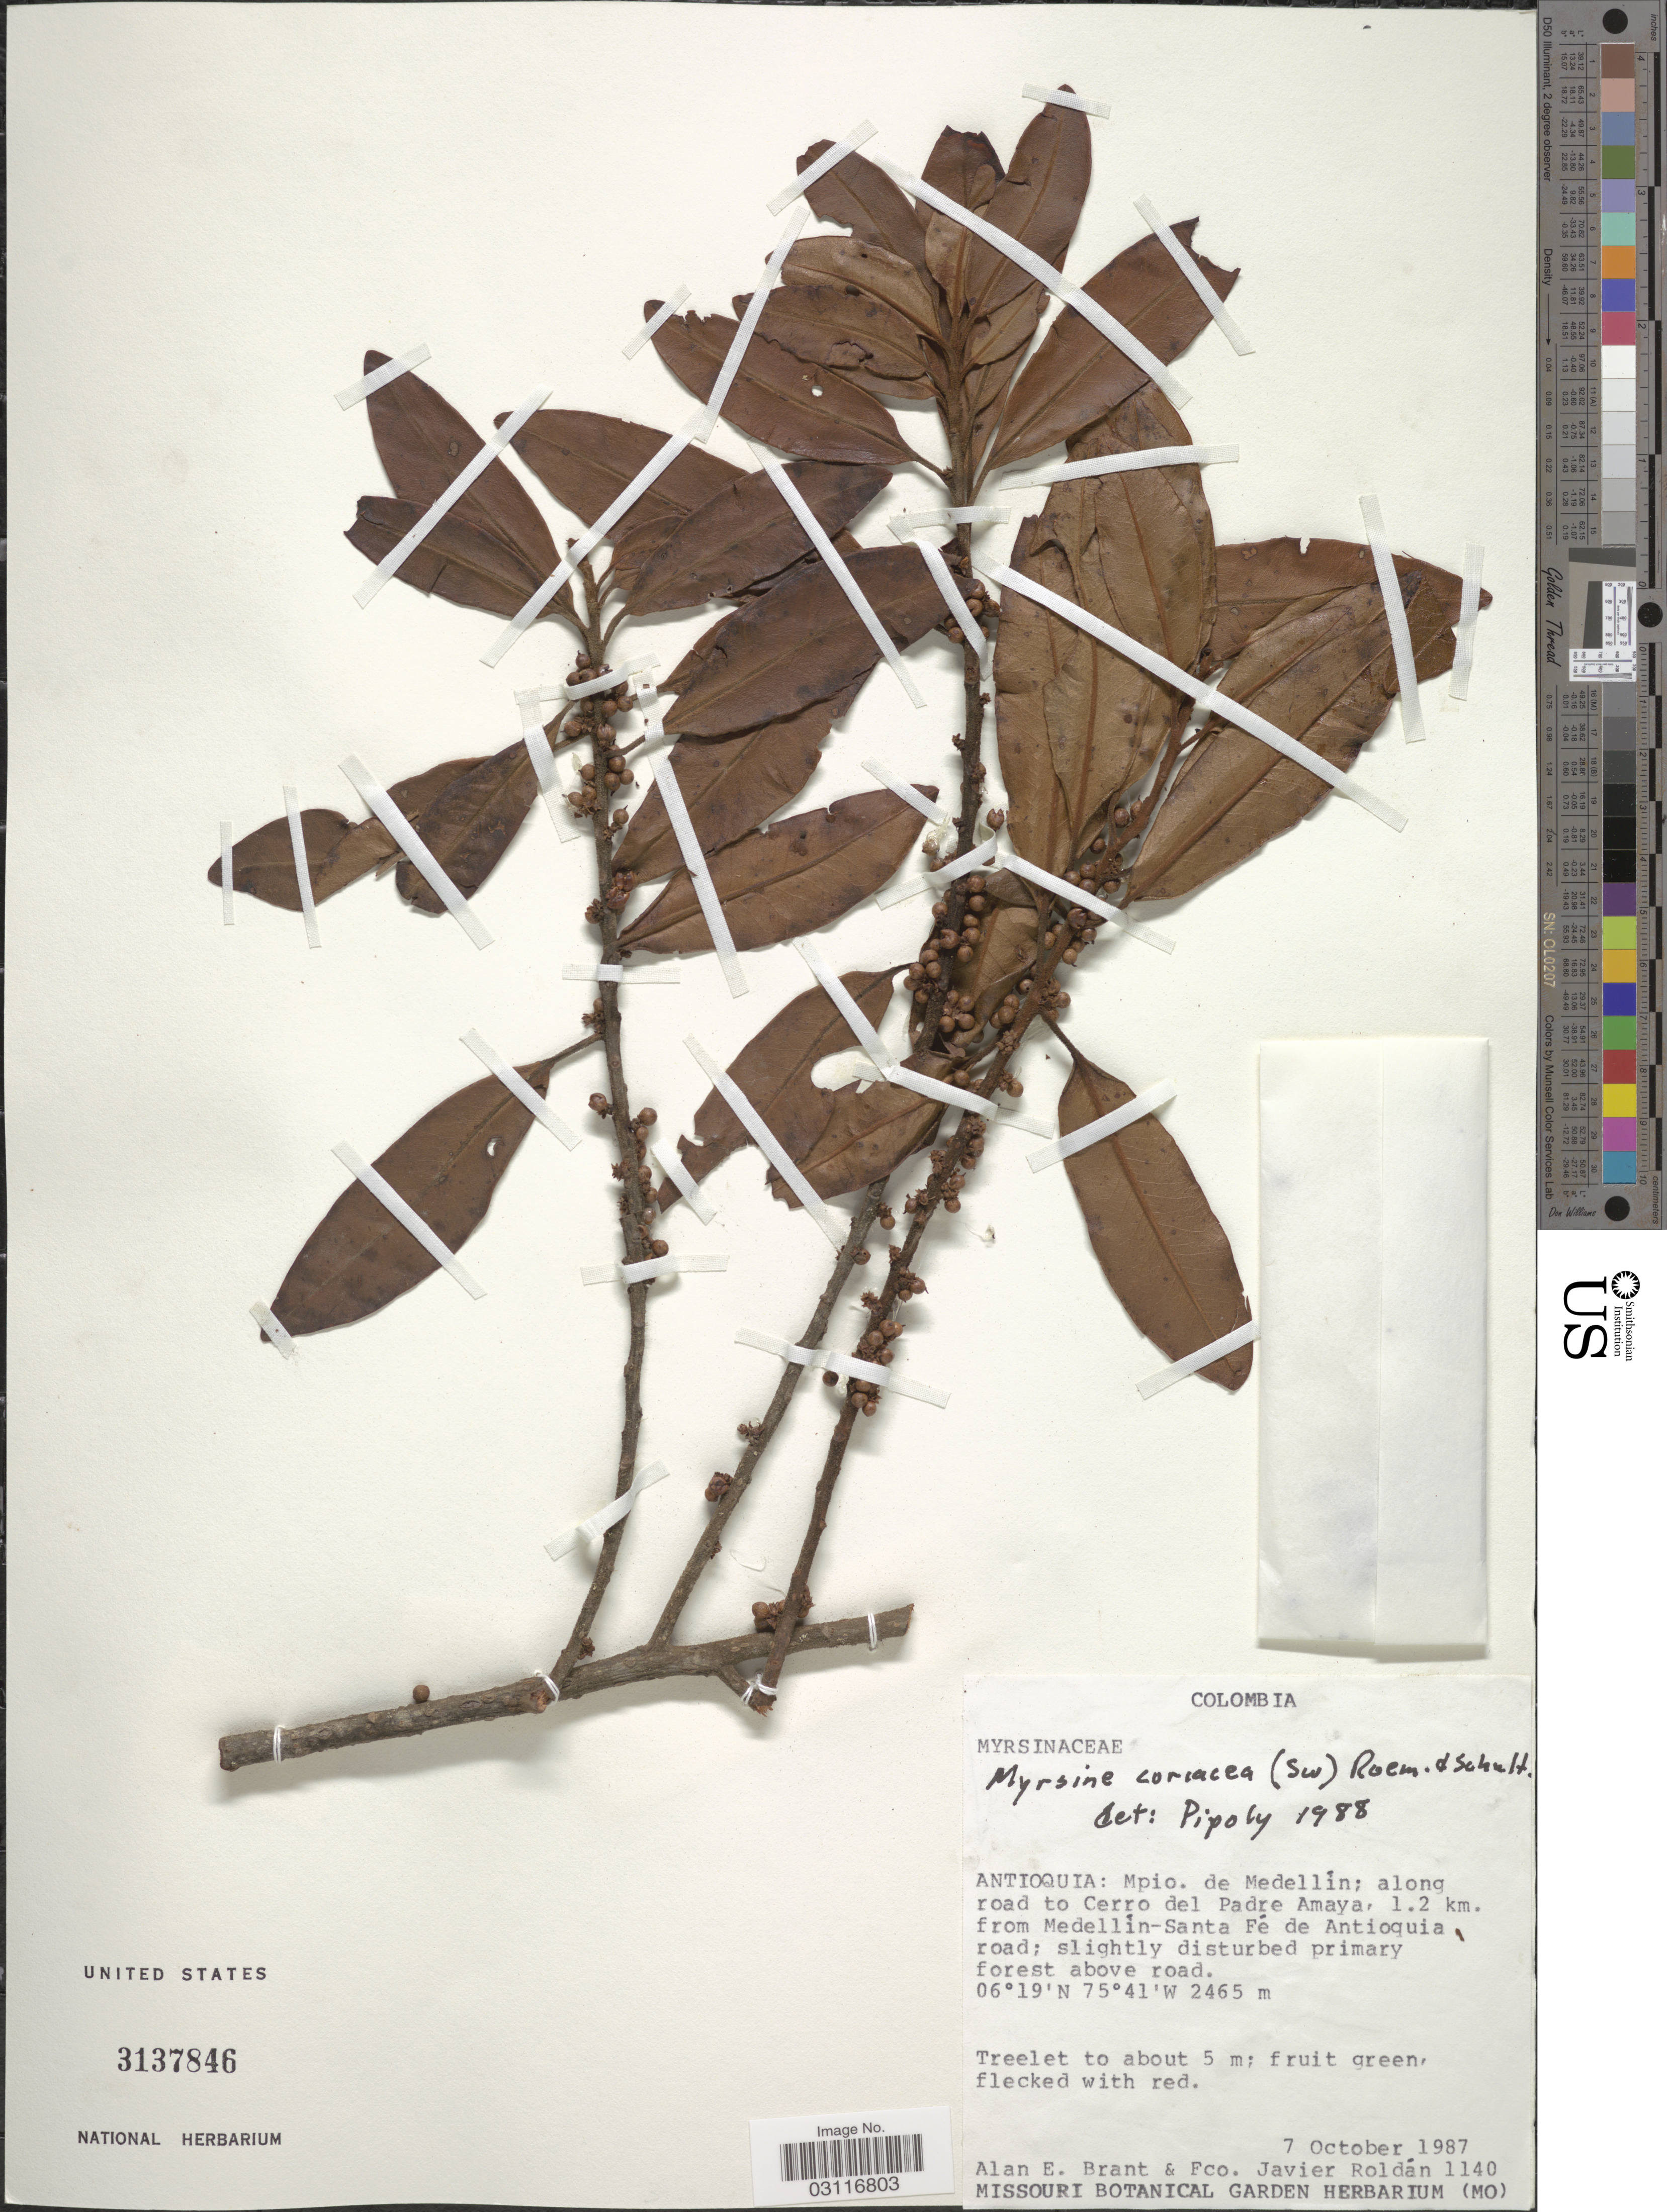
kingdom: Plantae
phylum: Tracheophyta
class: Magnoliopsida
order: Ericales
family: Primulaceae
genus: Myrsine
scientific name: Myrsine coriacea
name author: (Sw.) R. Br. ex Roem. & Schult.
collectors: A. Brant & F. J. Roldán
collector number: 1140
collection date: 1987-10-07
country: Colombia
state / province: Antioquia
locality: Mpio. de Medellín; along road to Cerro del Padre Amaya, 1.2 km. from Medellín-Santa Fé de Antioquia road.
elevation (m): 2465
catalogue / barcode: US 3137846